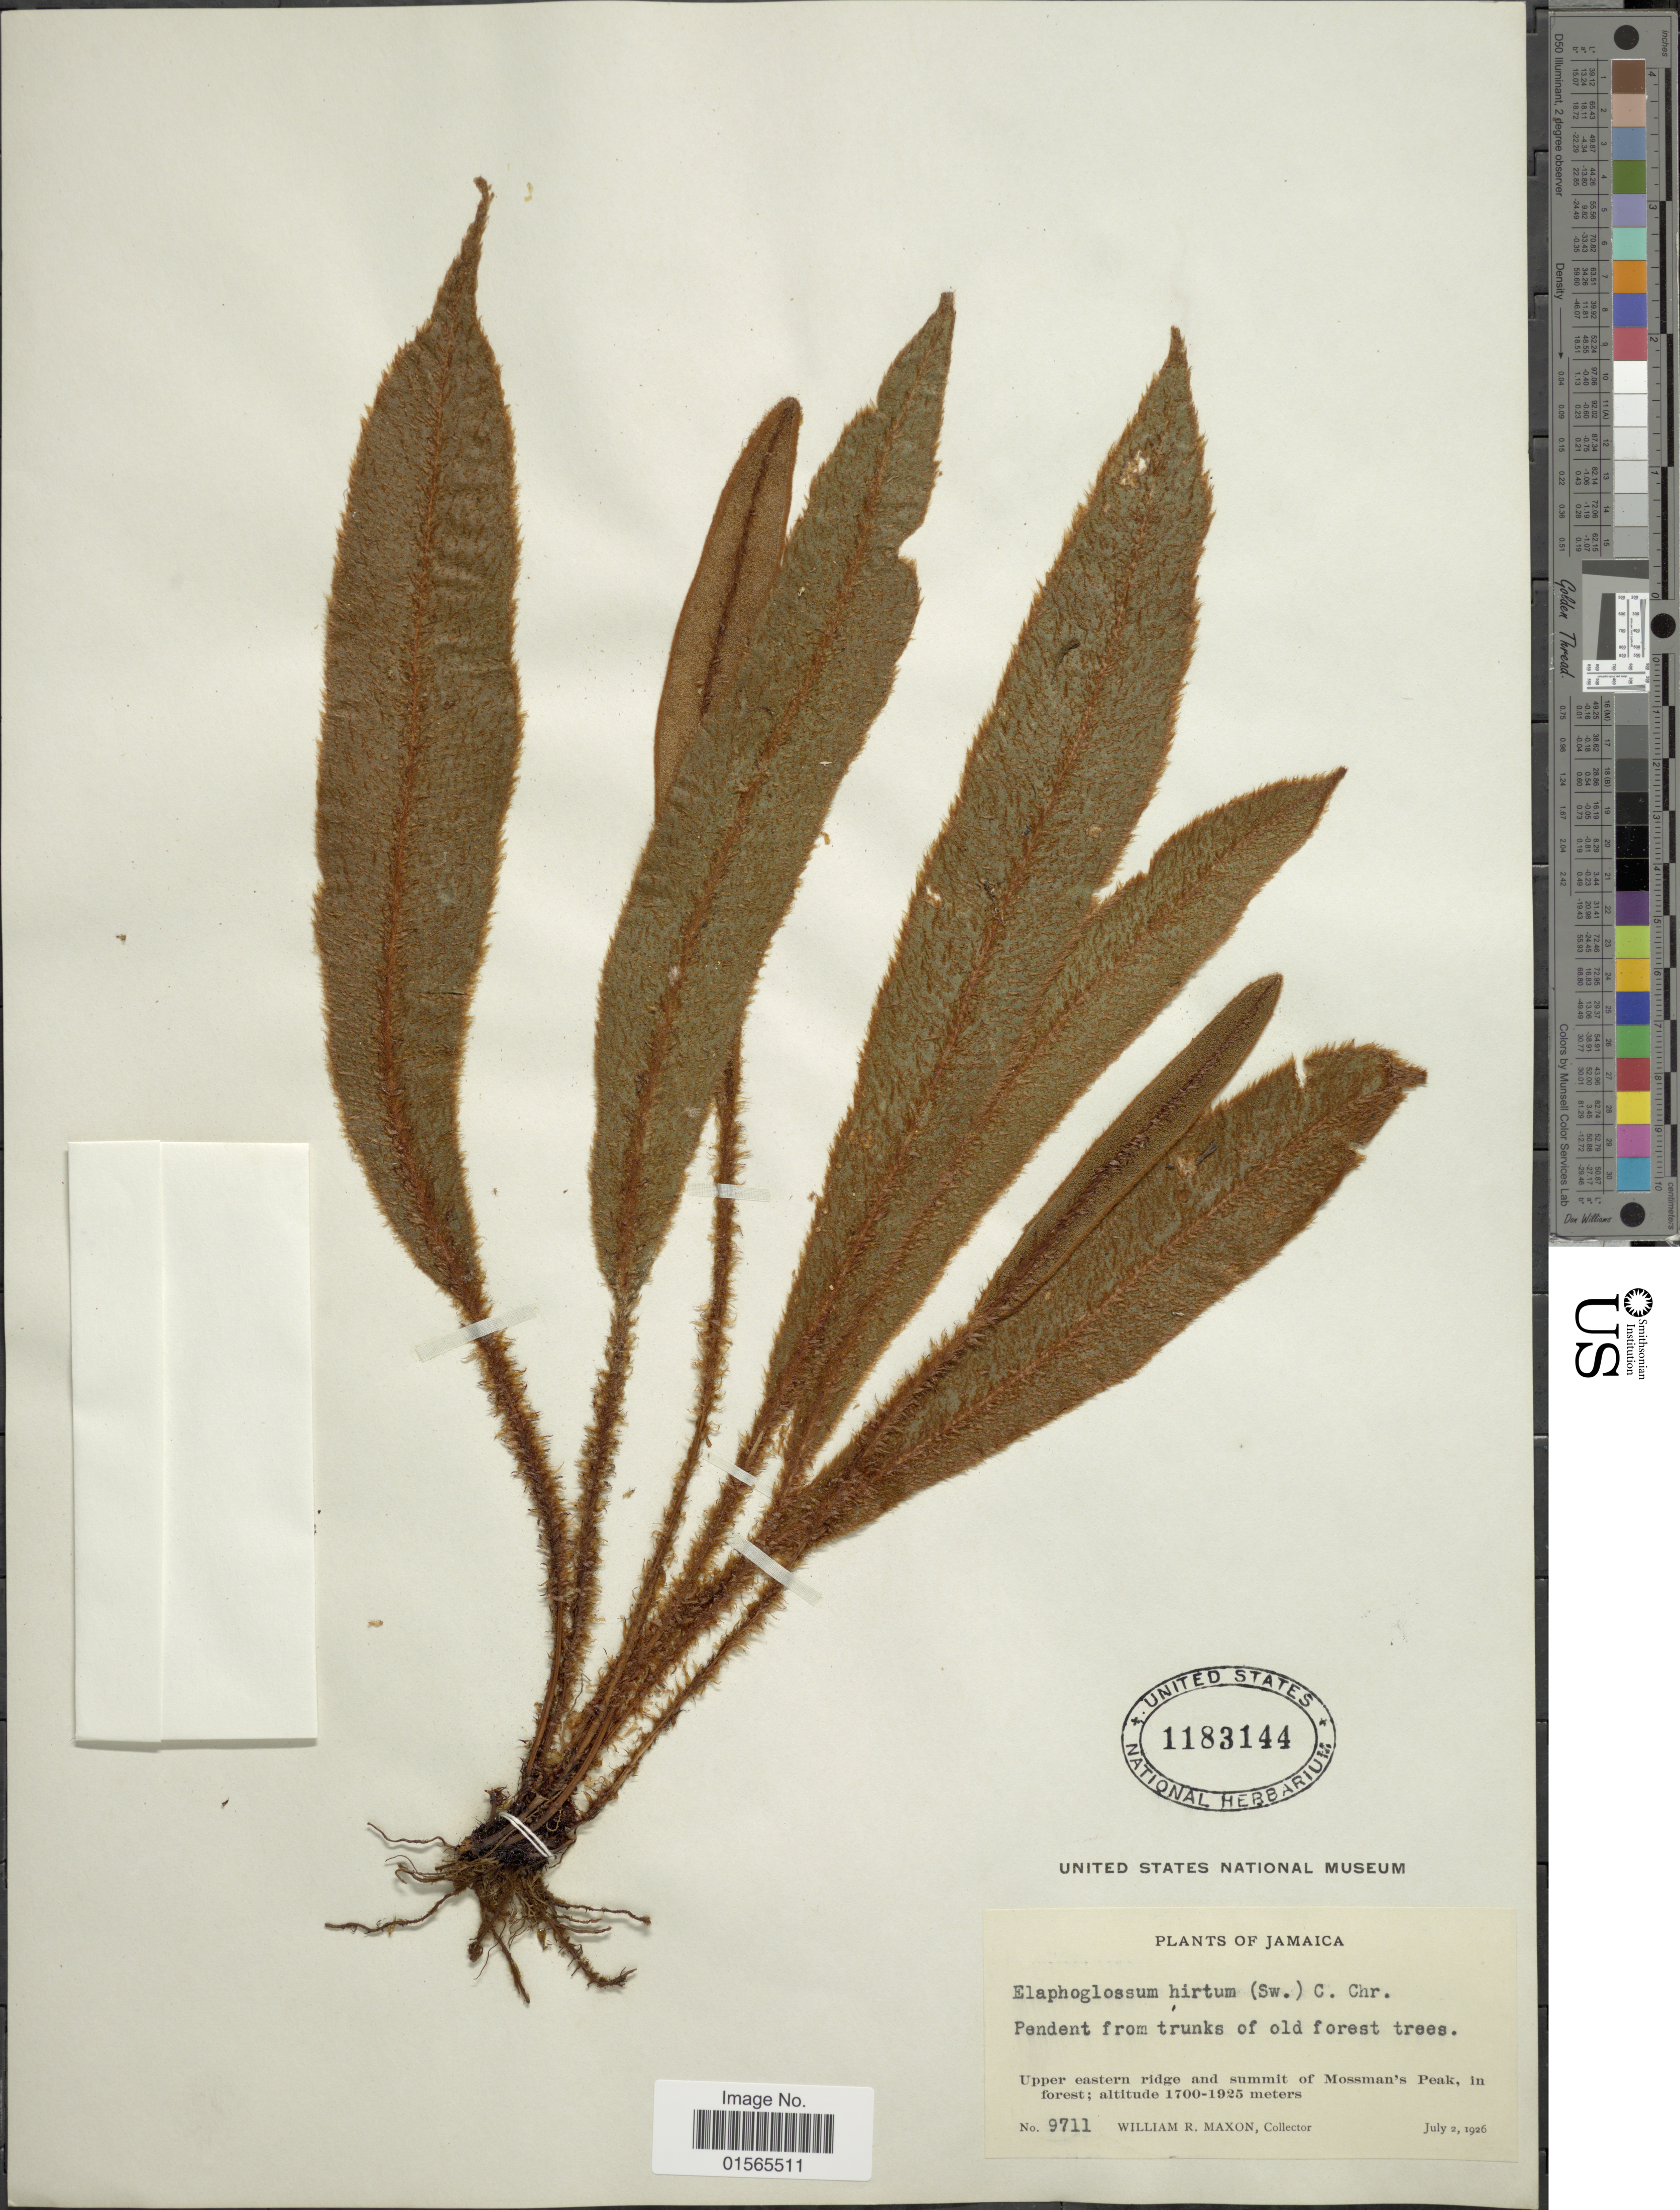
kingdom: Plantae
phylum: Tracheophyta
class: Polypodiopsida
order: Polypodiales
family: Dryopteridaceae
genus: Elaphoglossum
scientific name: Elaphoglossum hirtum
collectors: W. R. Maxon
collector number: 9711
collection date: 1926-07-02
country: Jamaica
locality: Upper eastern ridge and summit of Mossman's Peak, In forest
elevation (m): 1700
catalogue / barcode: US 1183144